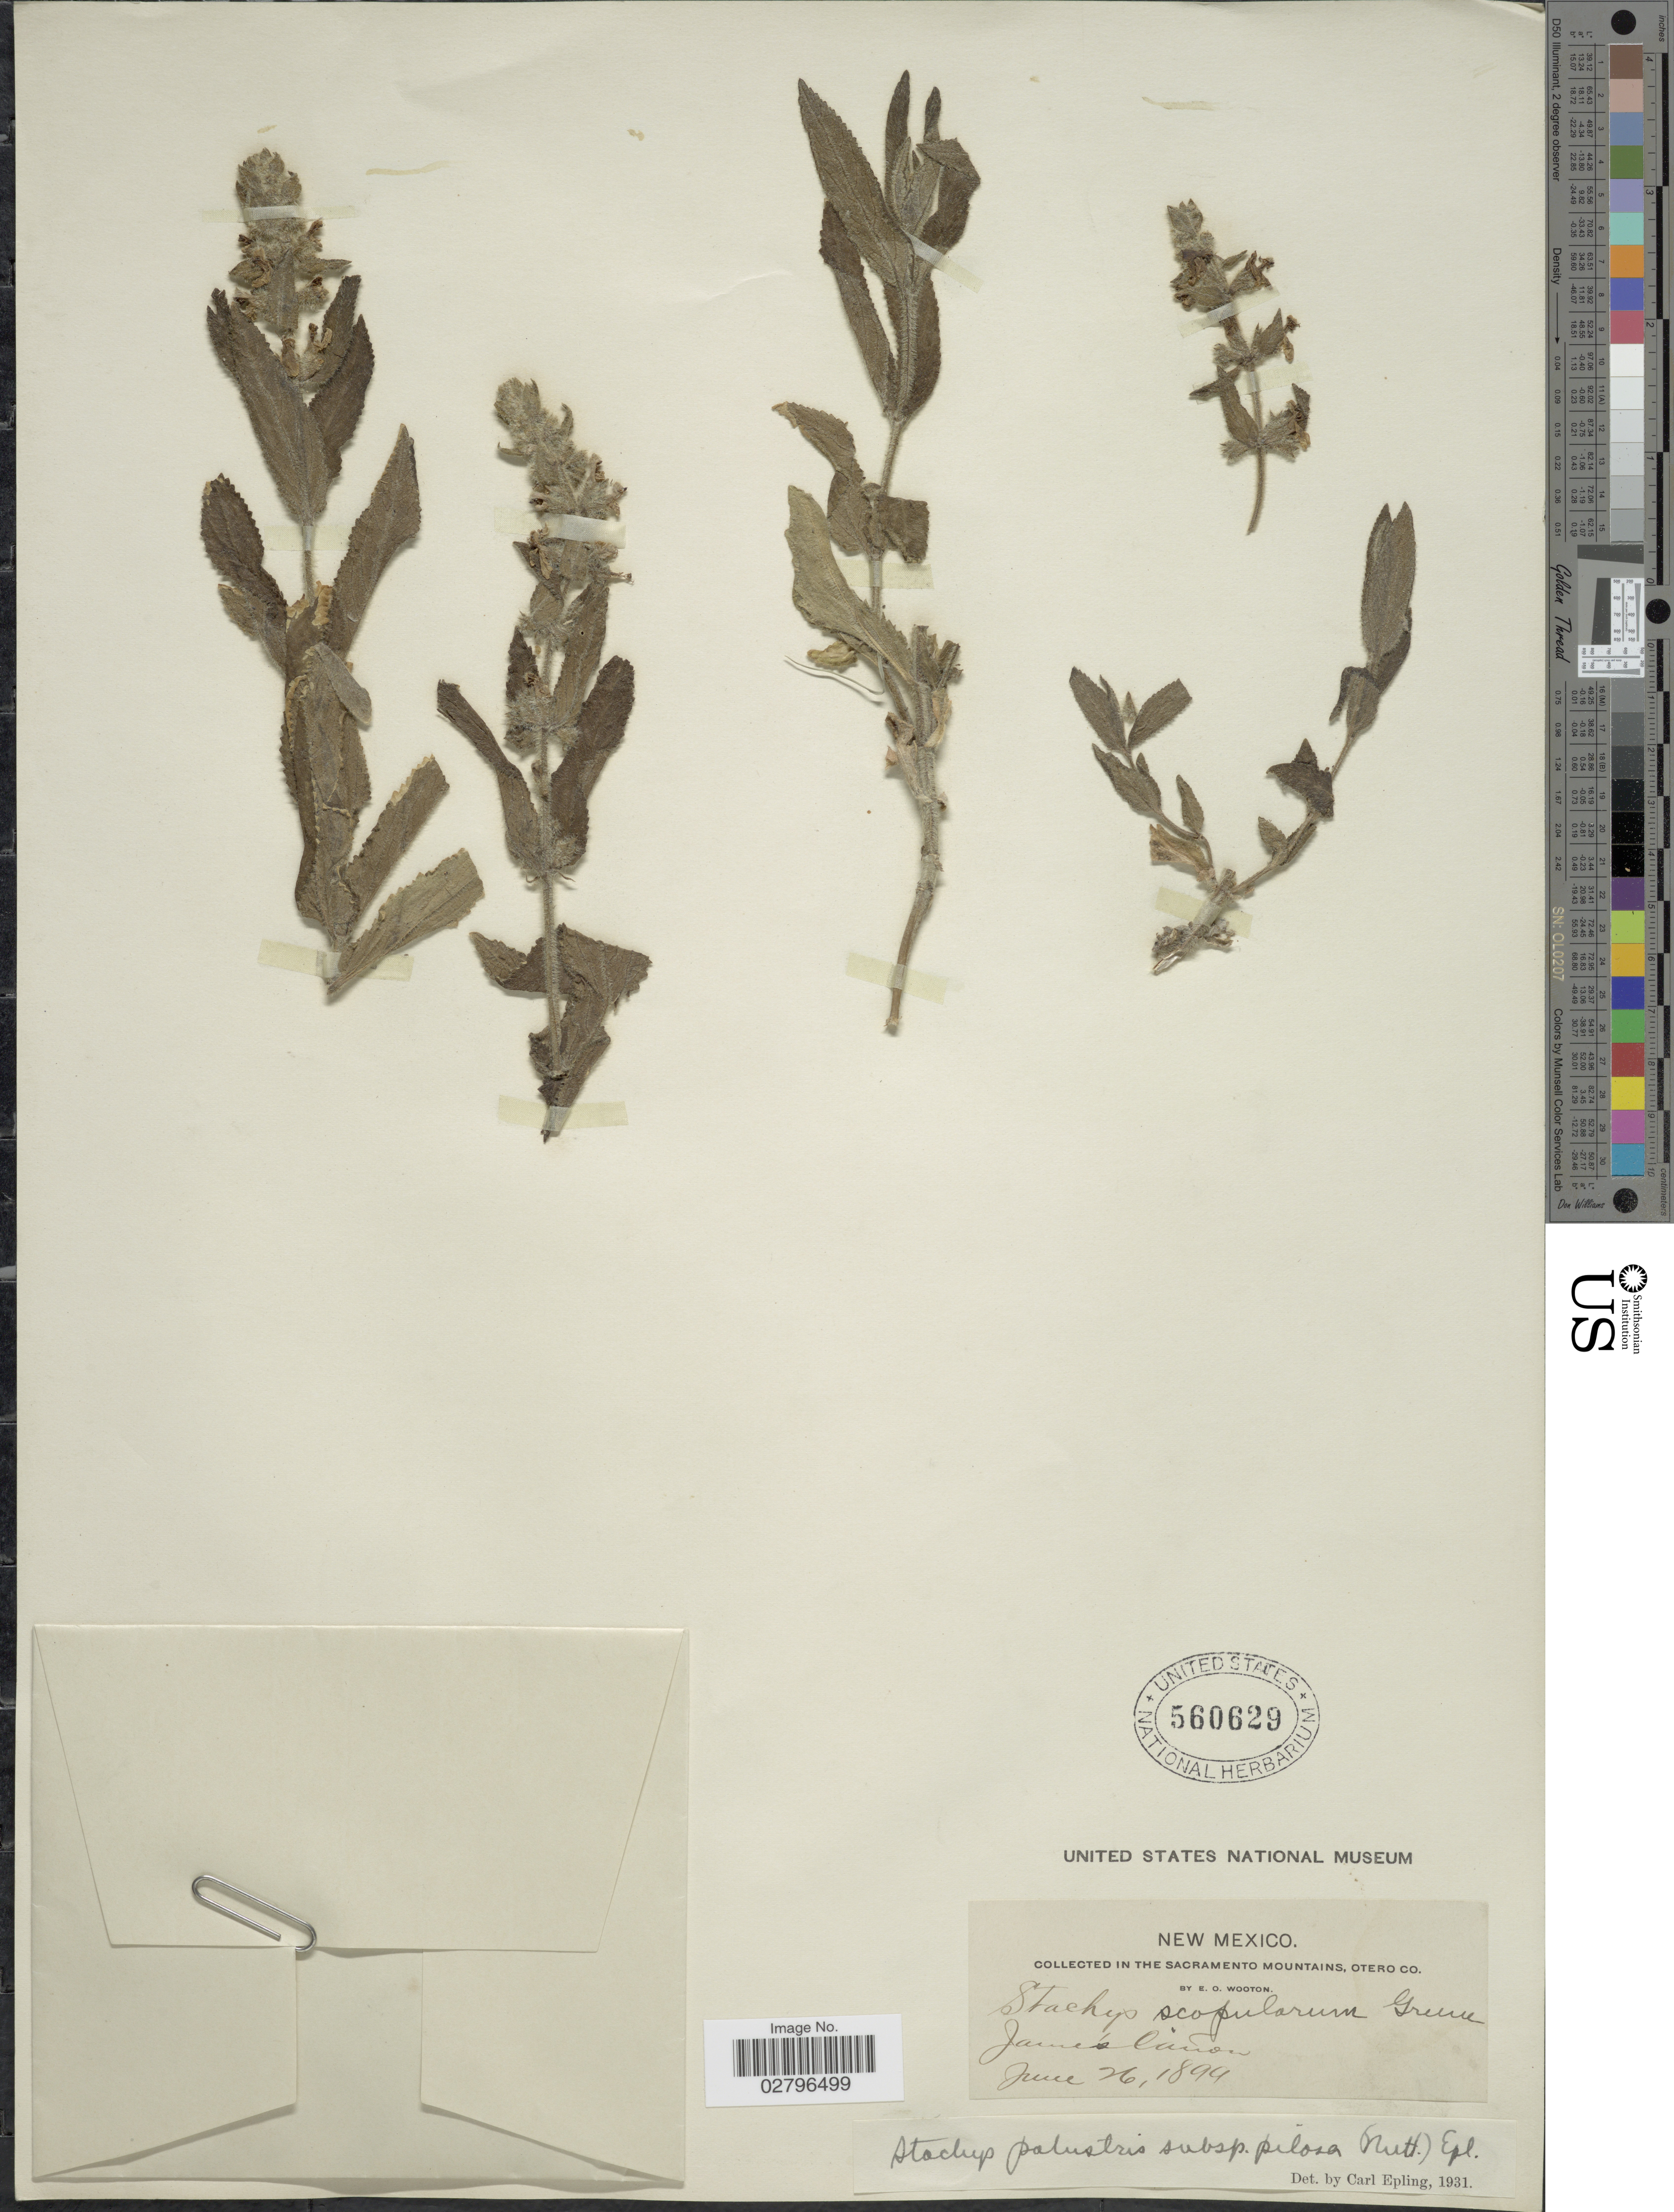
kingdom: Plantae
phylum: Tracheophyta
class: Magnoliopsida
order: Lamiales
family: Lamiaceae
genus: Stachys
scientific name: Stachys palustris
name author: L.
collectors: E. O. Wooton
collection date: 1899-06-26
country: United States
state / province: New Mexico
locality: In the Sacramento Mountains, Otero Co. Jame's Cañon.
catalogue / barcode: US 560629